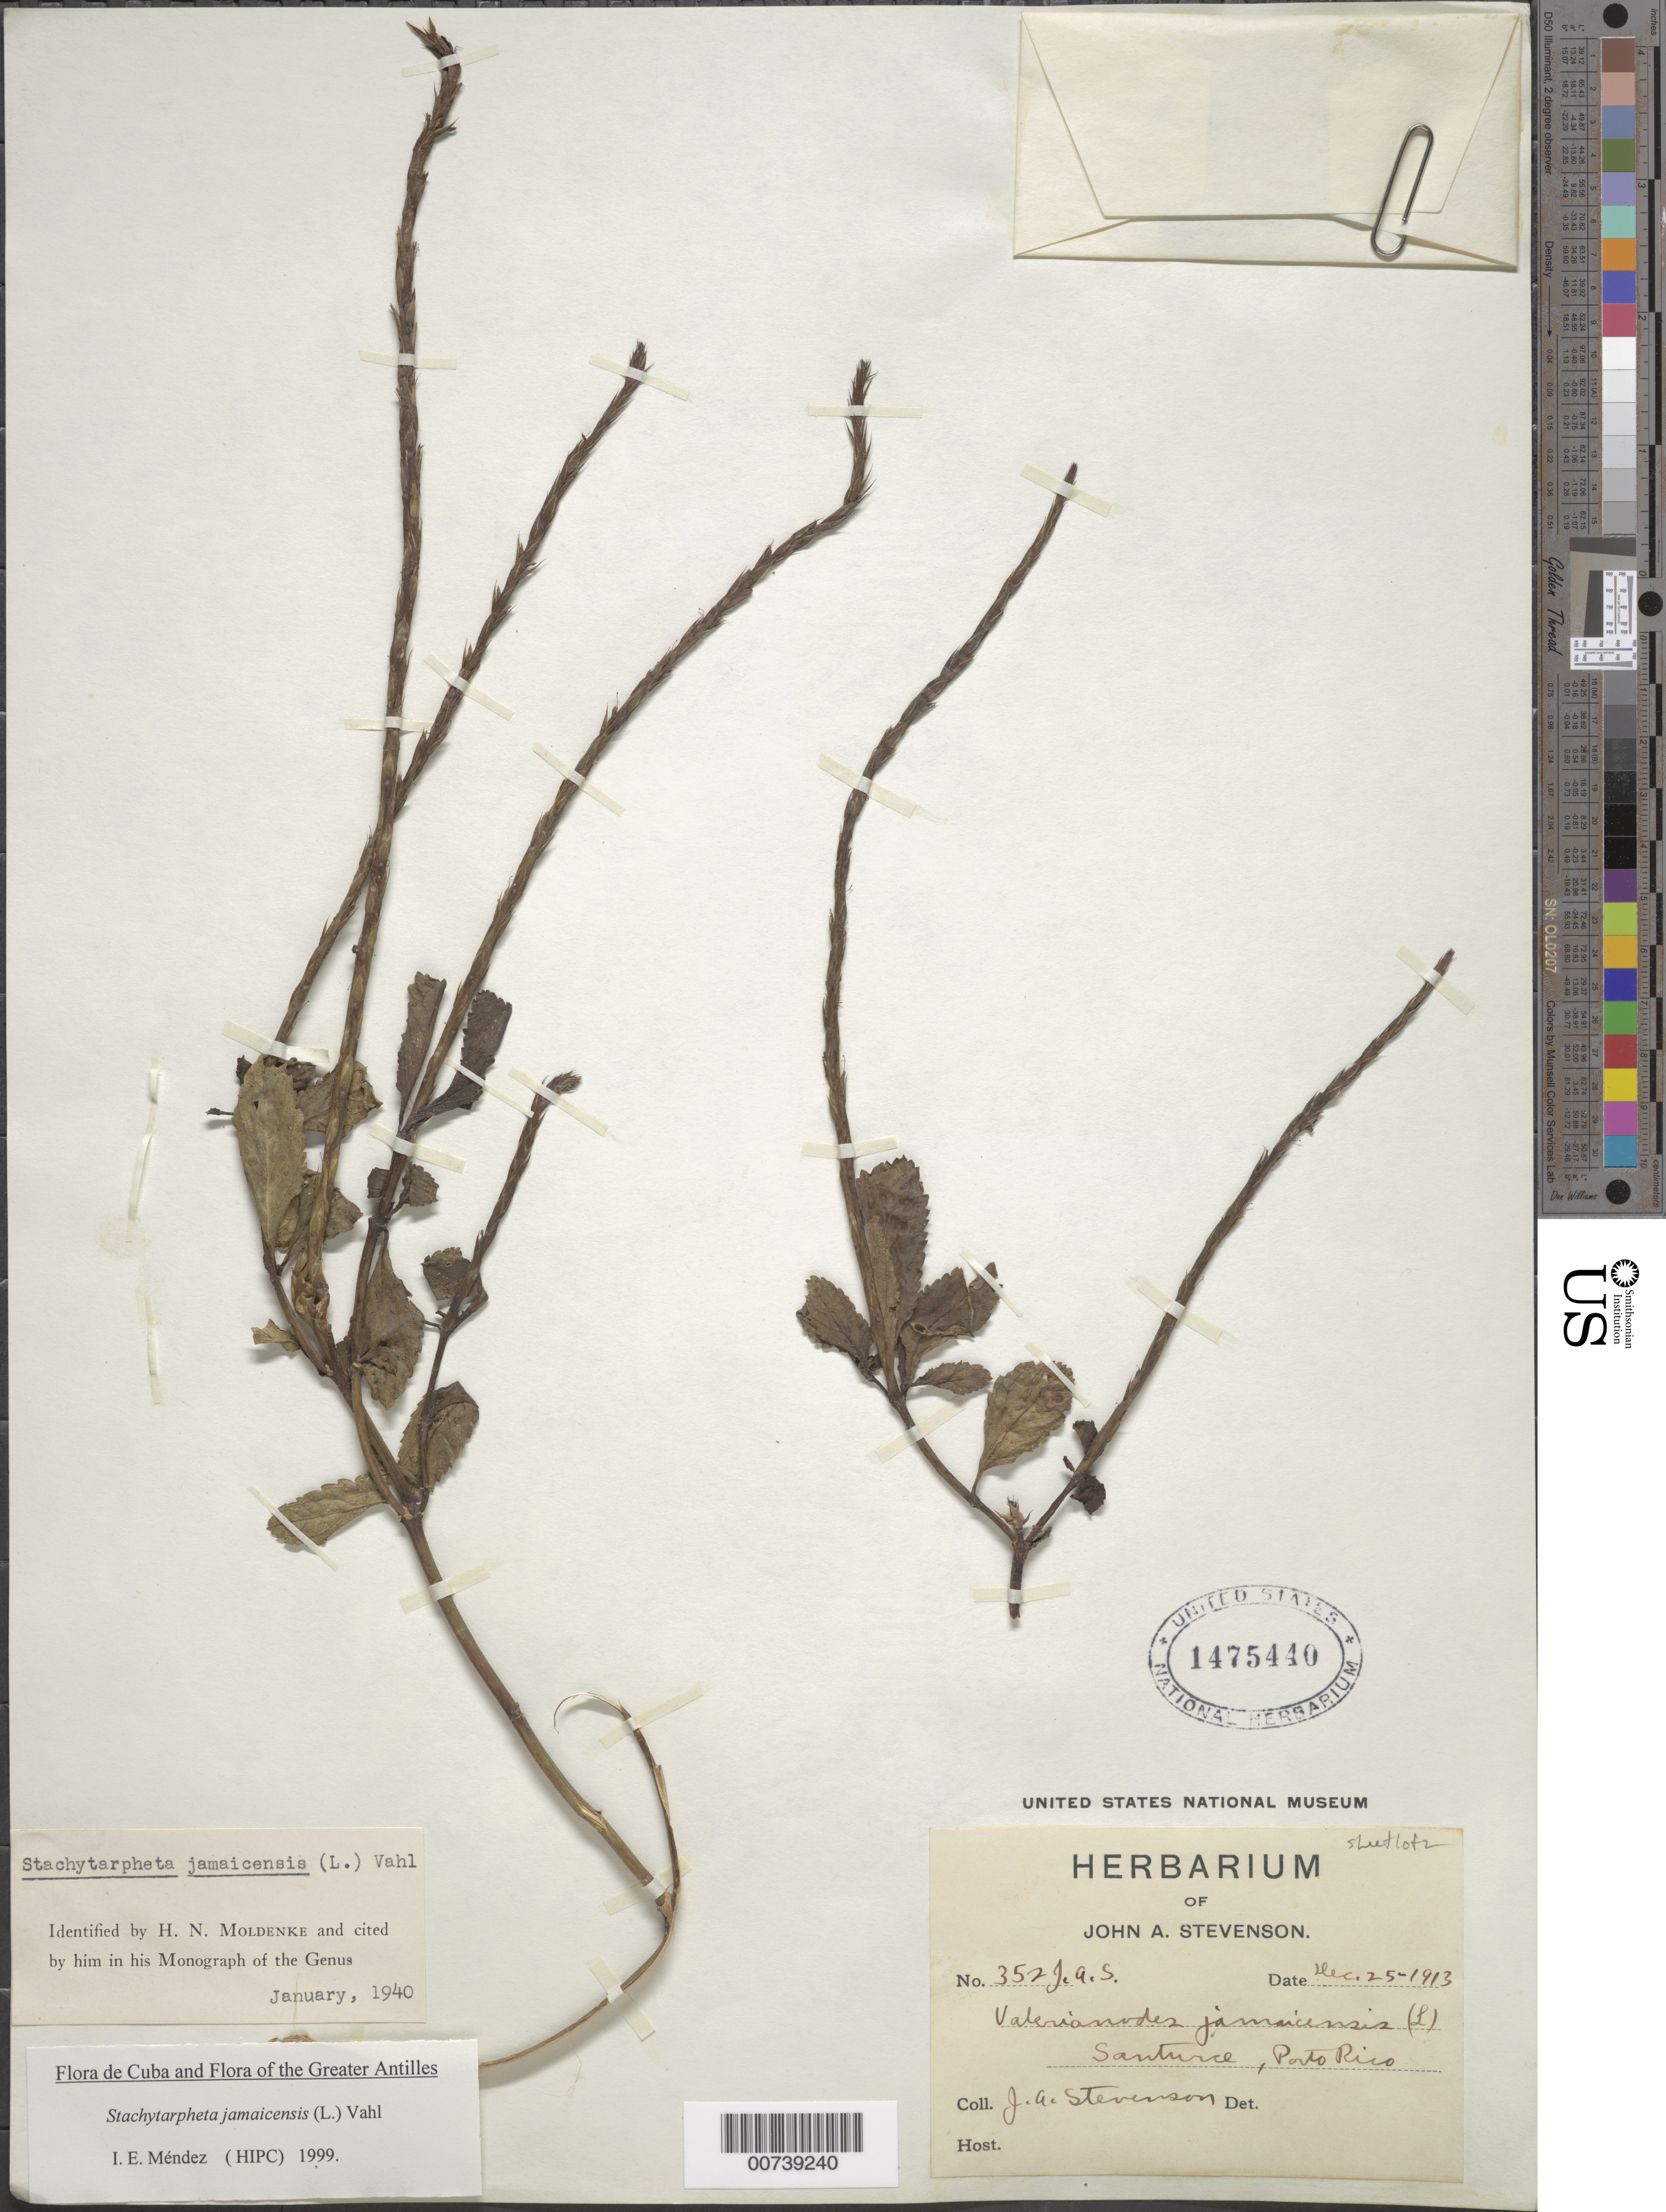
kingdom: Plantae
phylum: Tracheophyta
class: Magnoliopsida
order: Lamiales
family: Verbenaceae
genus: Stachytarpheta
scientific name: Stachytarpheta jamaicensis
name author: (L.) Vahl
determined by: Méndez, Isidro E., (HIPC)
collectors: J. Stevenson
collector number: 352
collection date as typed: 25 Dec 1913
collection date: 1913-12-25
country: Puerto Rico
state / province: San Juan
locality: Santurce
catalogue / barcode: US 1475440